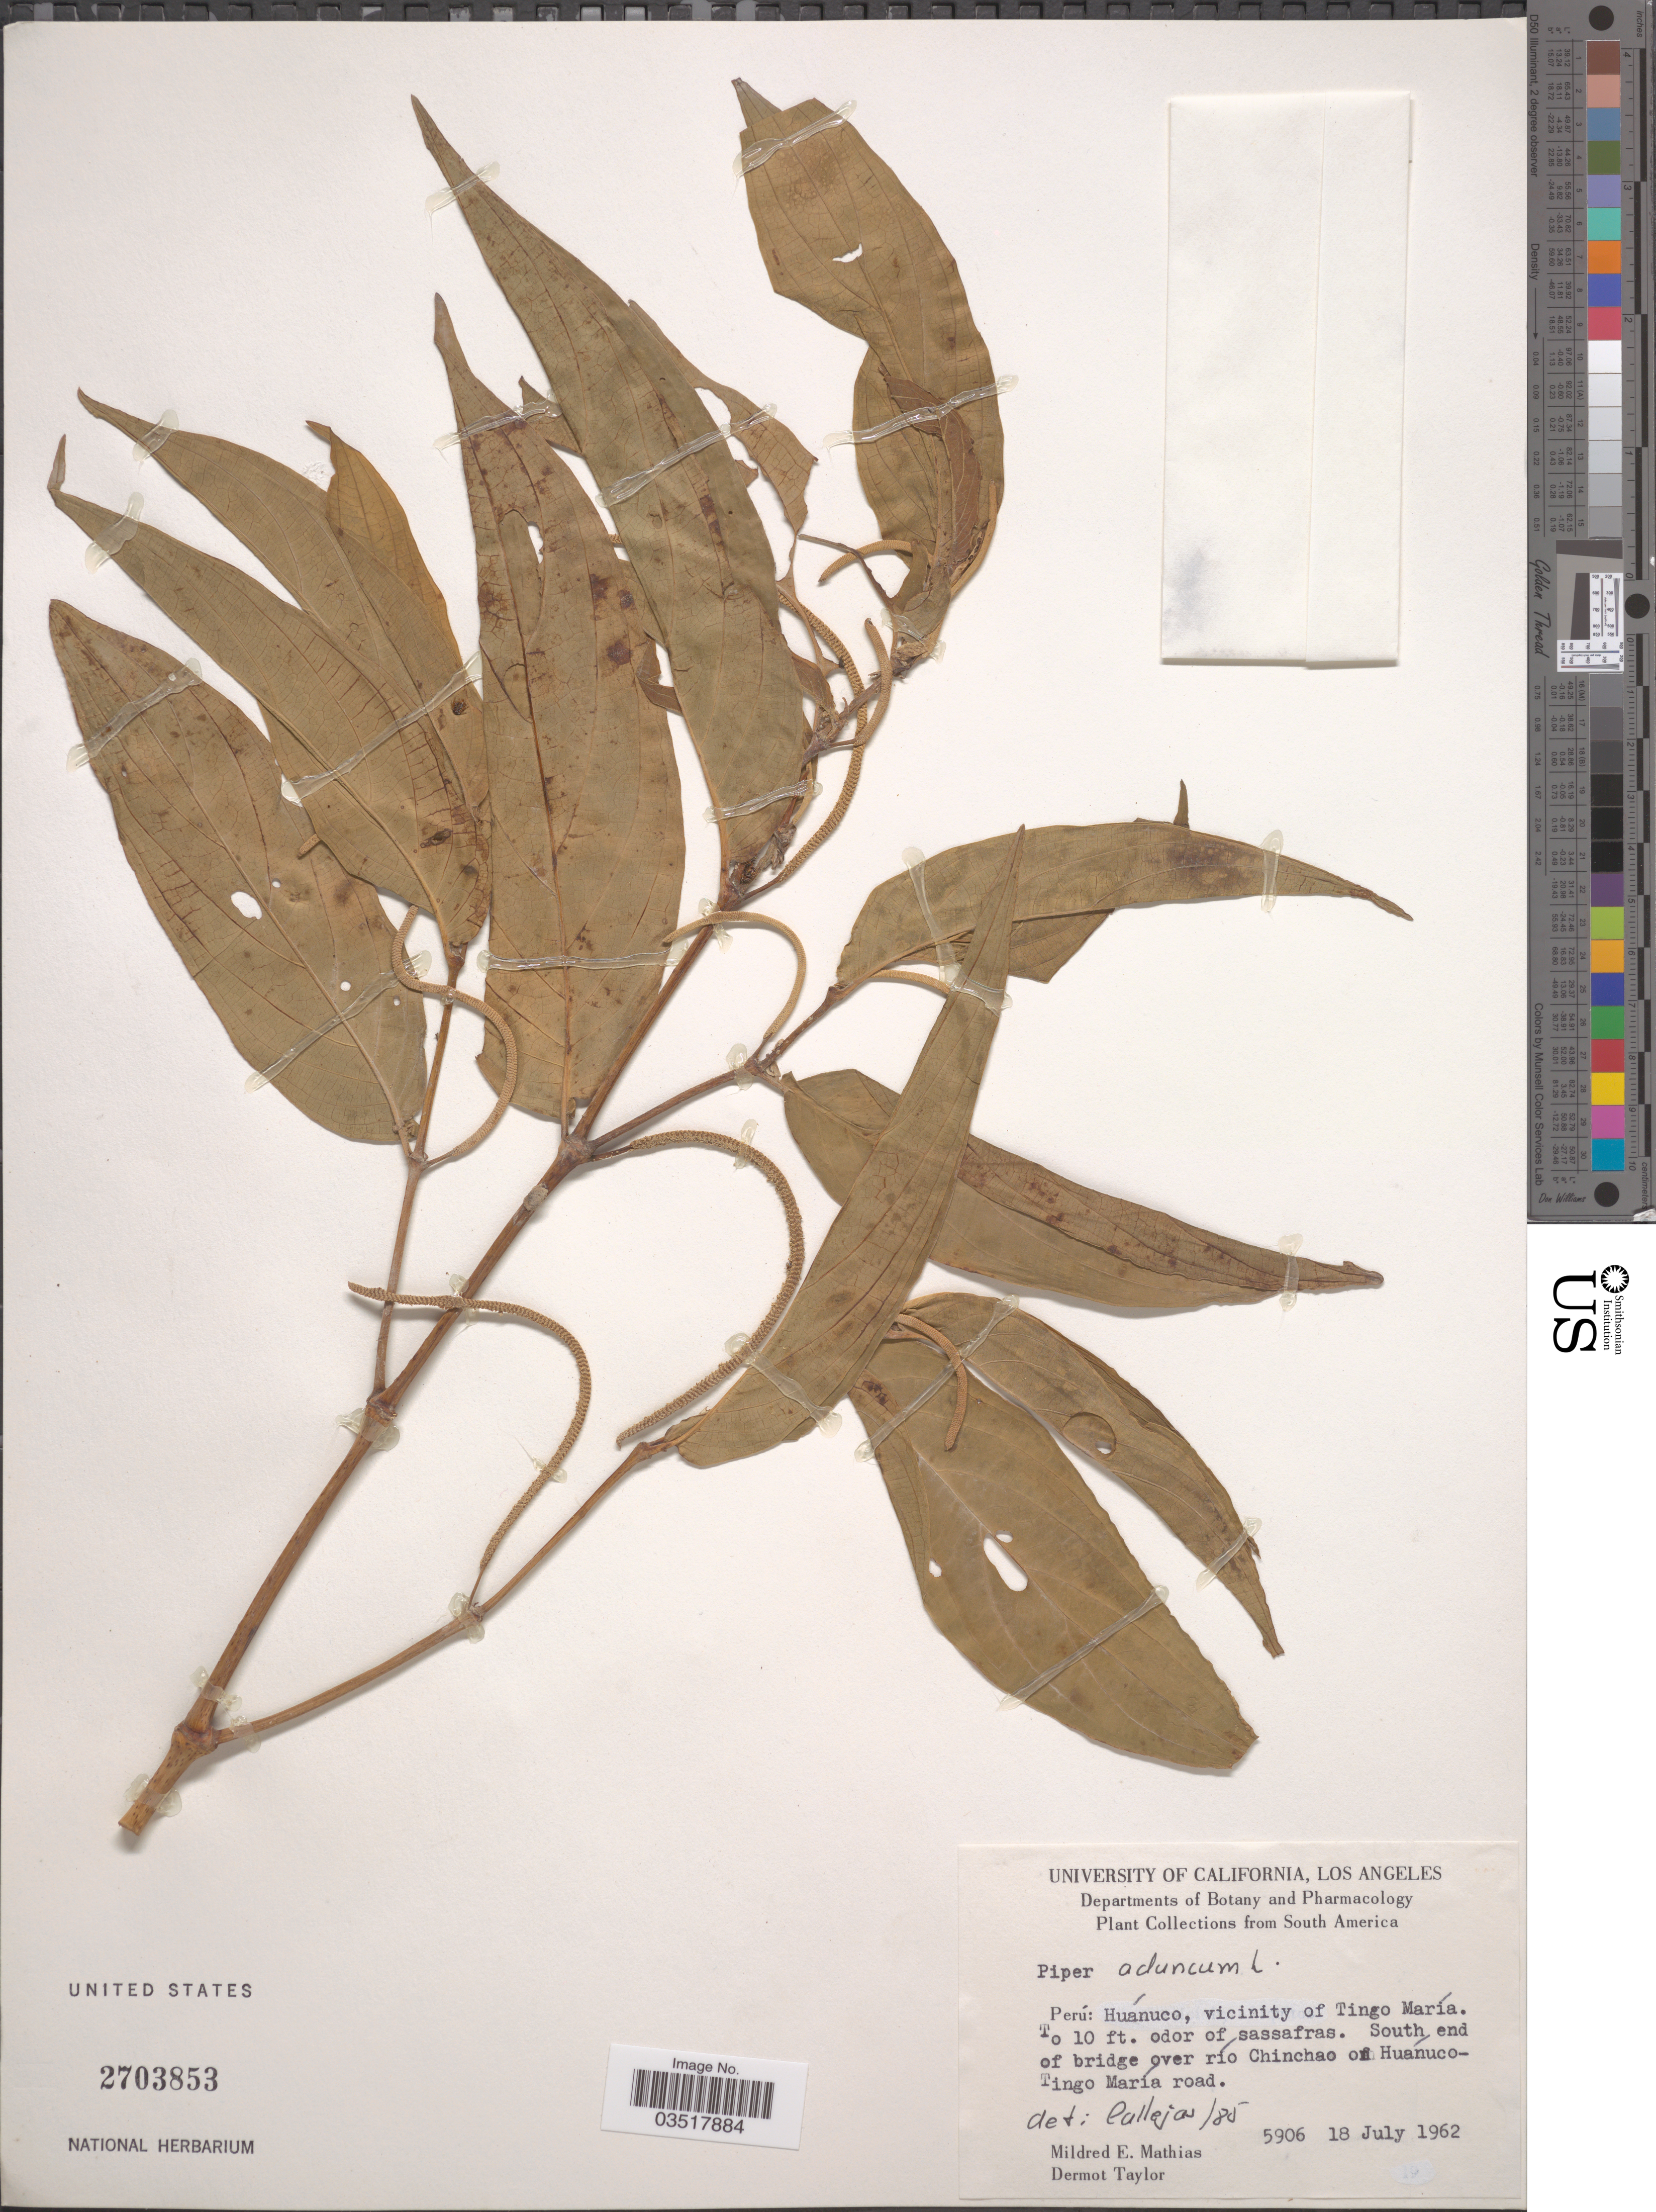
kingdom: Plantae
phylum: Tracheophyta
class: Magnoliopsida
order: Piperales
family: Piperaceae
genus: Piper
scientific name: Piper aduncum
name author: L.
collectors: M. E. Mathias & D. Taylor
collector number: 5906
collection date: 1962-07-18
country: Peru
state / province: Huánuco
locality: Vicinity of Tingo María. South end of bridge over río Chinchao of Huánuco-Tingo María road.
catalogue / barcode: US 2703853